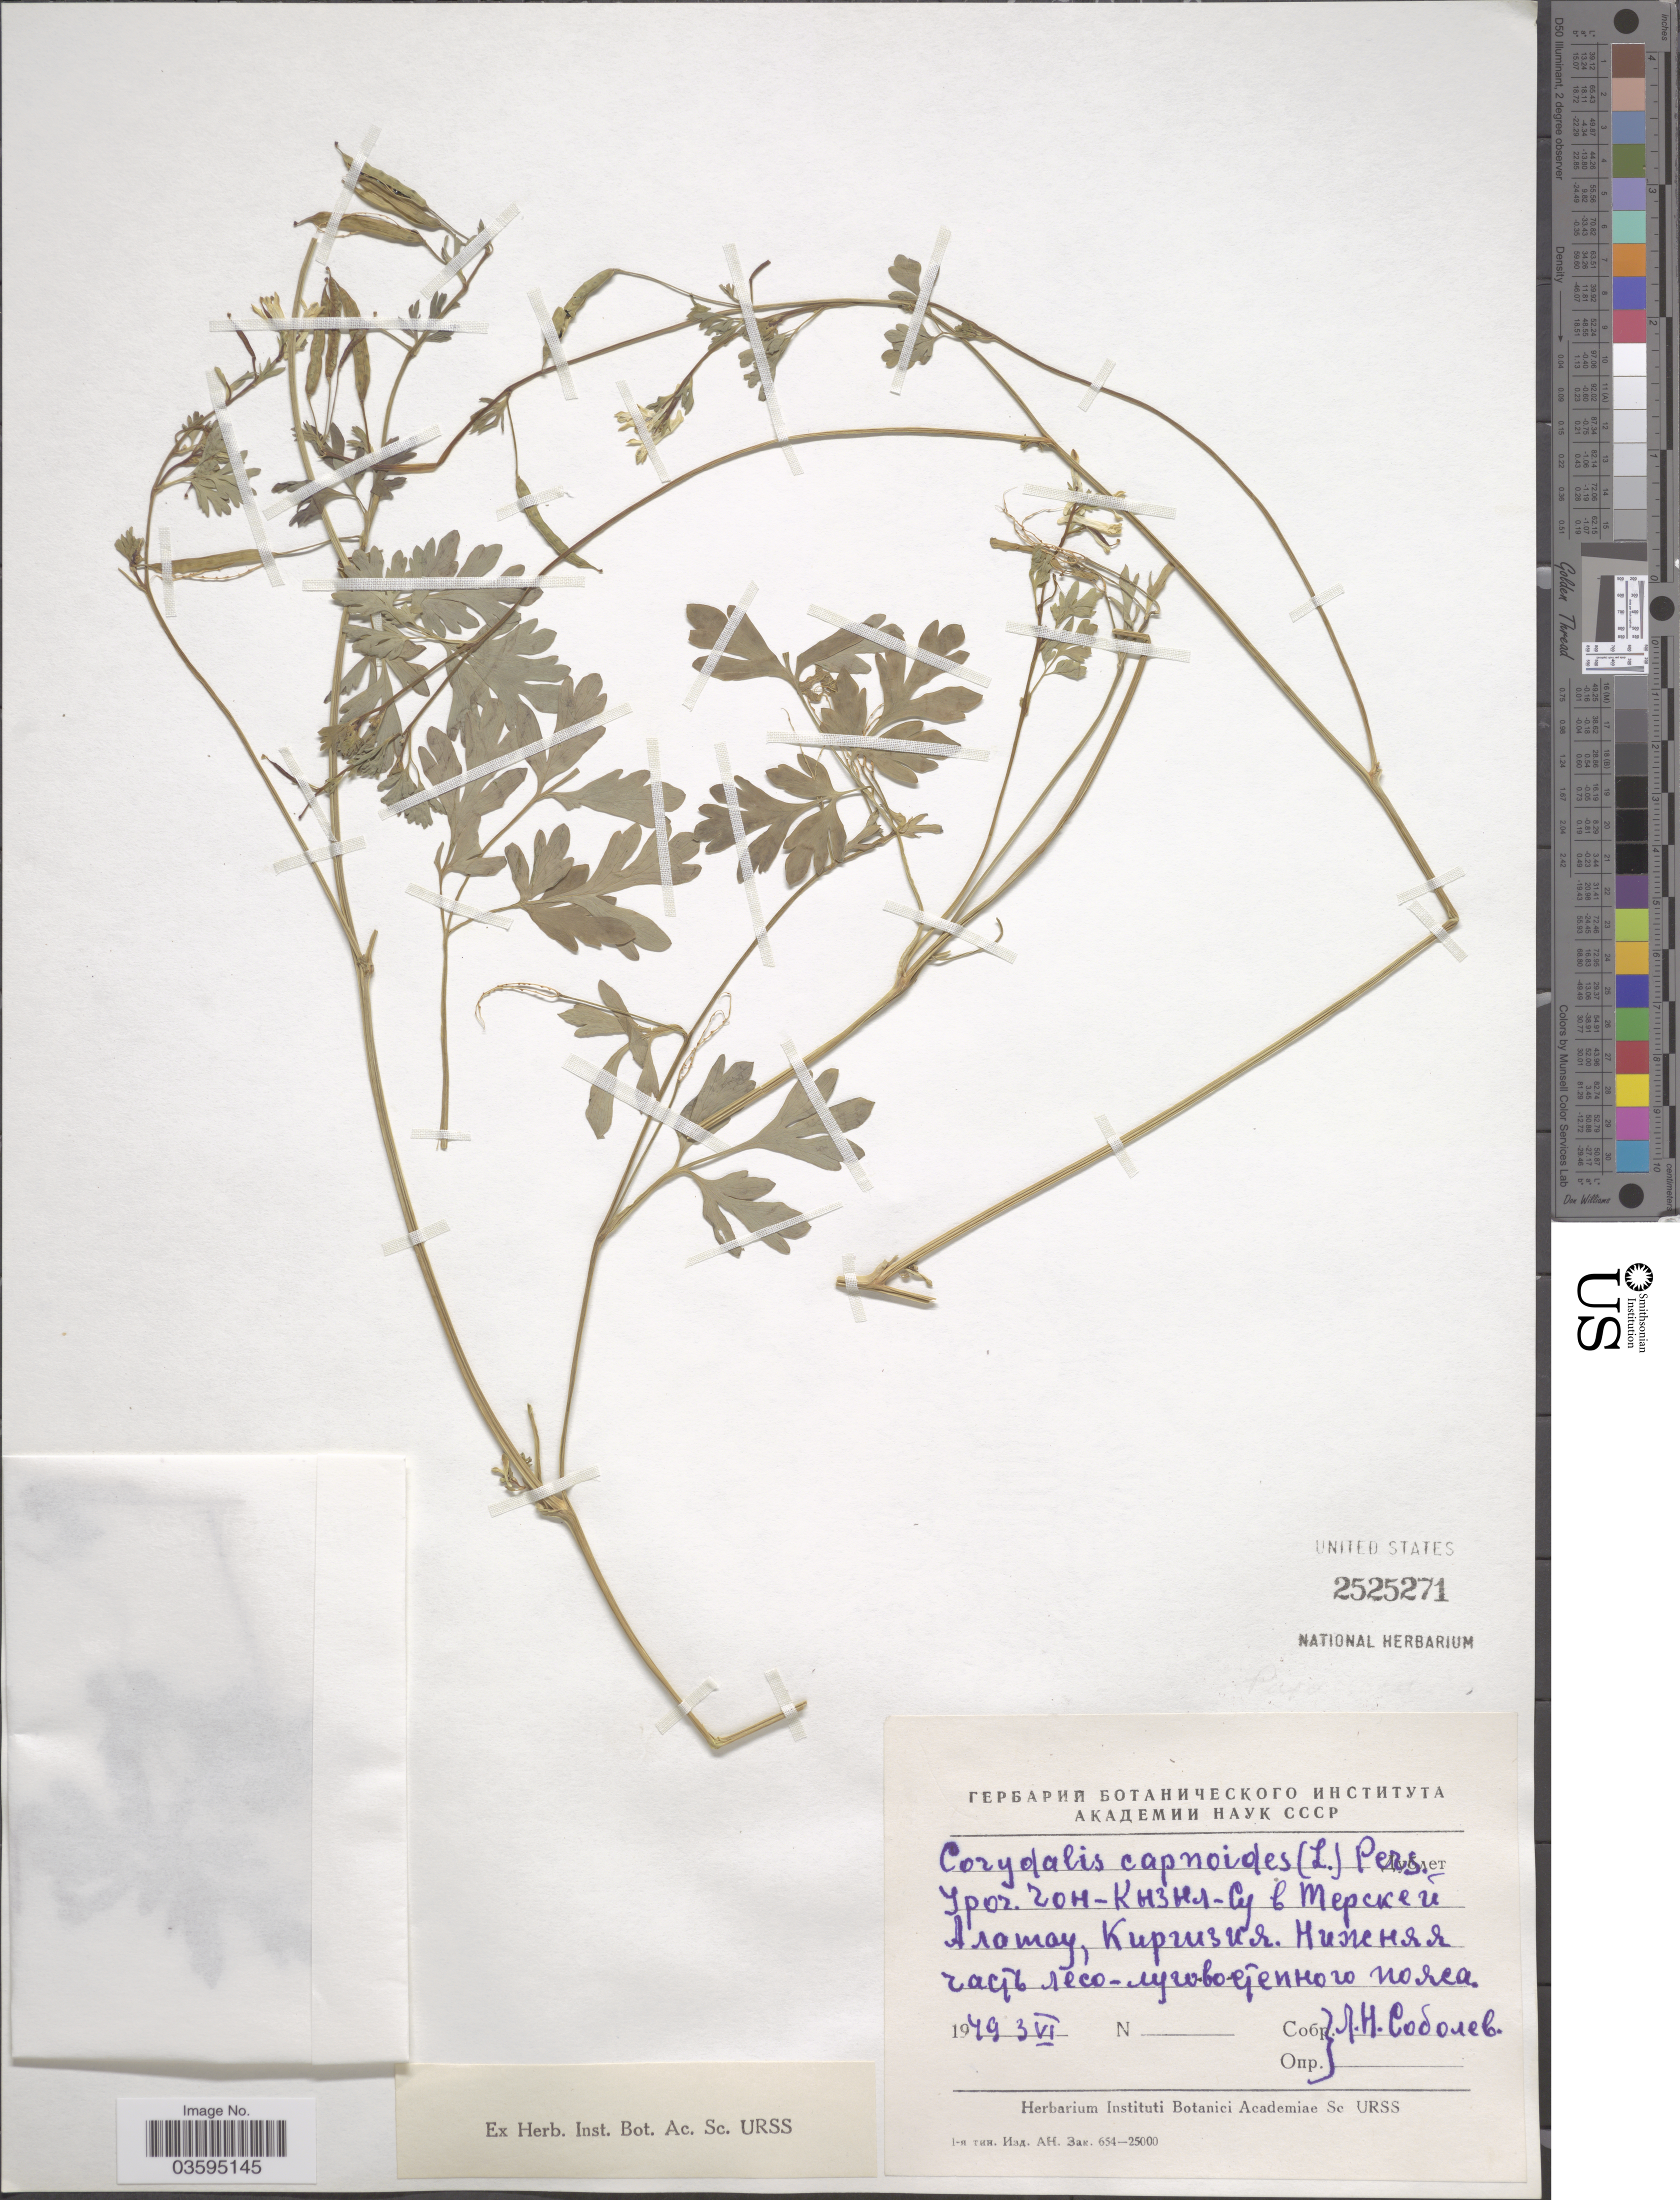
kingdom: Plantae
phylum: Tracheophyta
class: Magnoliopsida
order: Ranunculales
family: Papaveraceae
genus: Corydalis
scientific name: Corydalis capnoides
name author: (L.) Pers.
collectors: L. Sobolev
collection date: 1949-06-03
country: Kyrgyzstan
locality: Terskey Ala-too, Chon-Kyzylsu.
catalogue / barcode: US 2525271